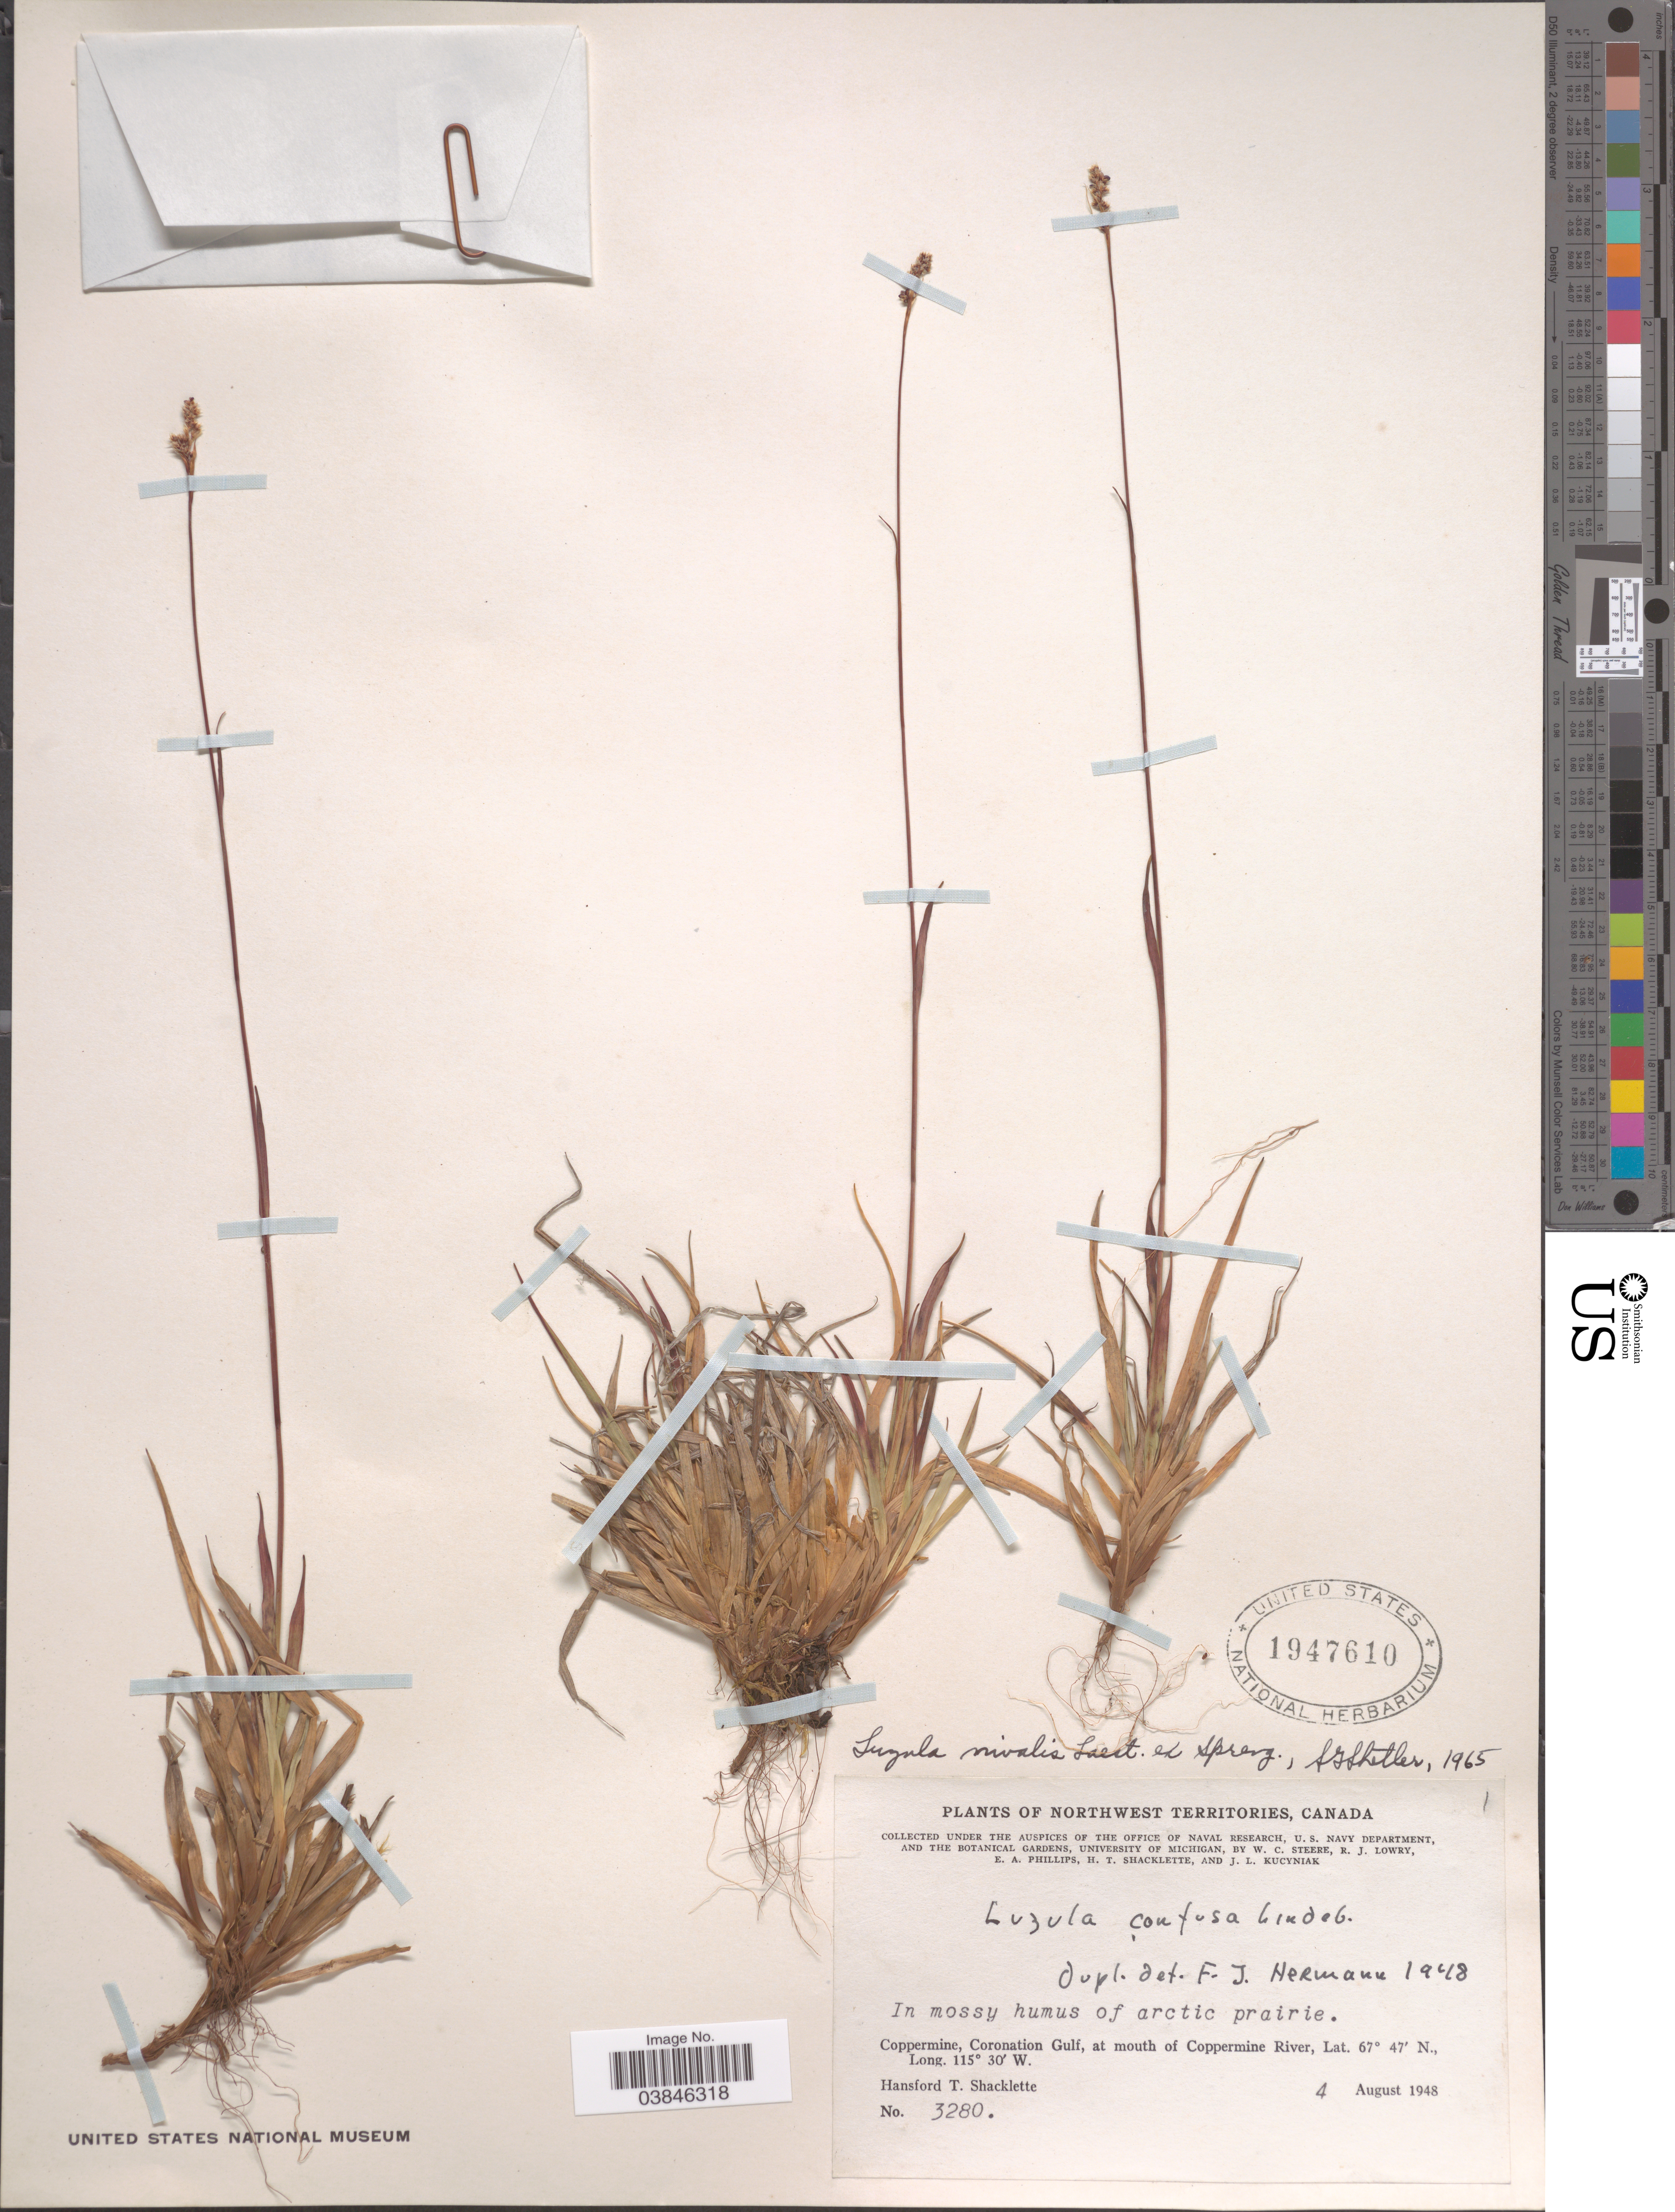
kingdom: Plantae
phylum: Tracheophyta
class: Liliopsida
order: Poales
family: Juncaceae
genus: Luzula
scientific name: Luzula nivalis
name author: (Laest.) Spreng.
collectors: H. Shacklette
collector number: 3280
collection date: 1948-08-04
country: Canada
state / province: Northwest Territories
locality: Coppermine, Coronation Gulf, at mouth of Coppermine River.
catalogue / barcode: US 1947610